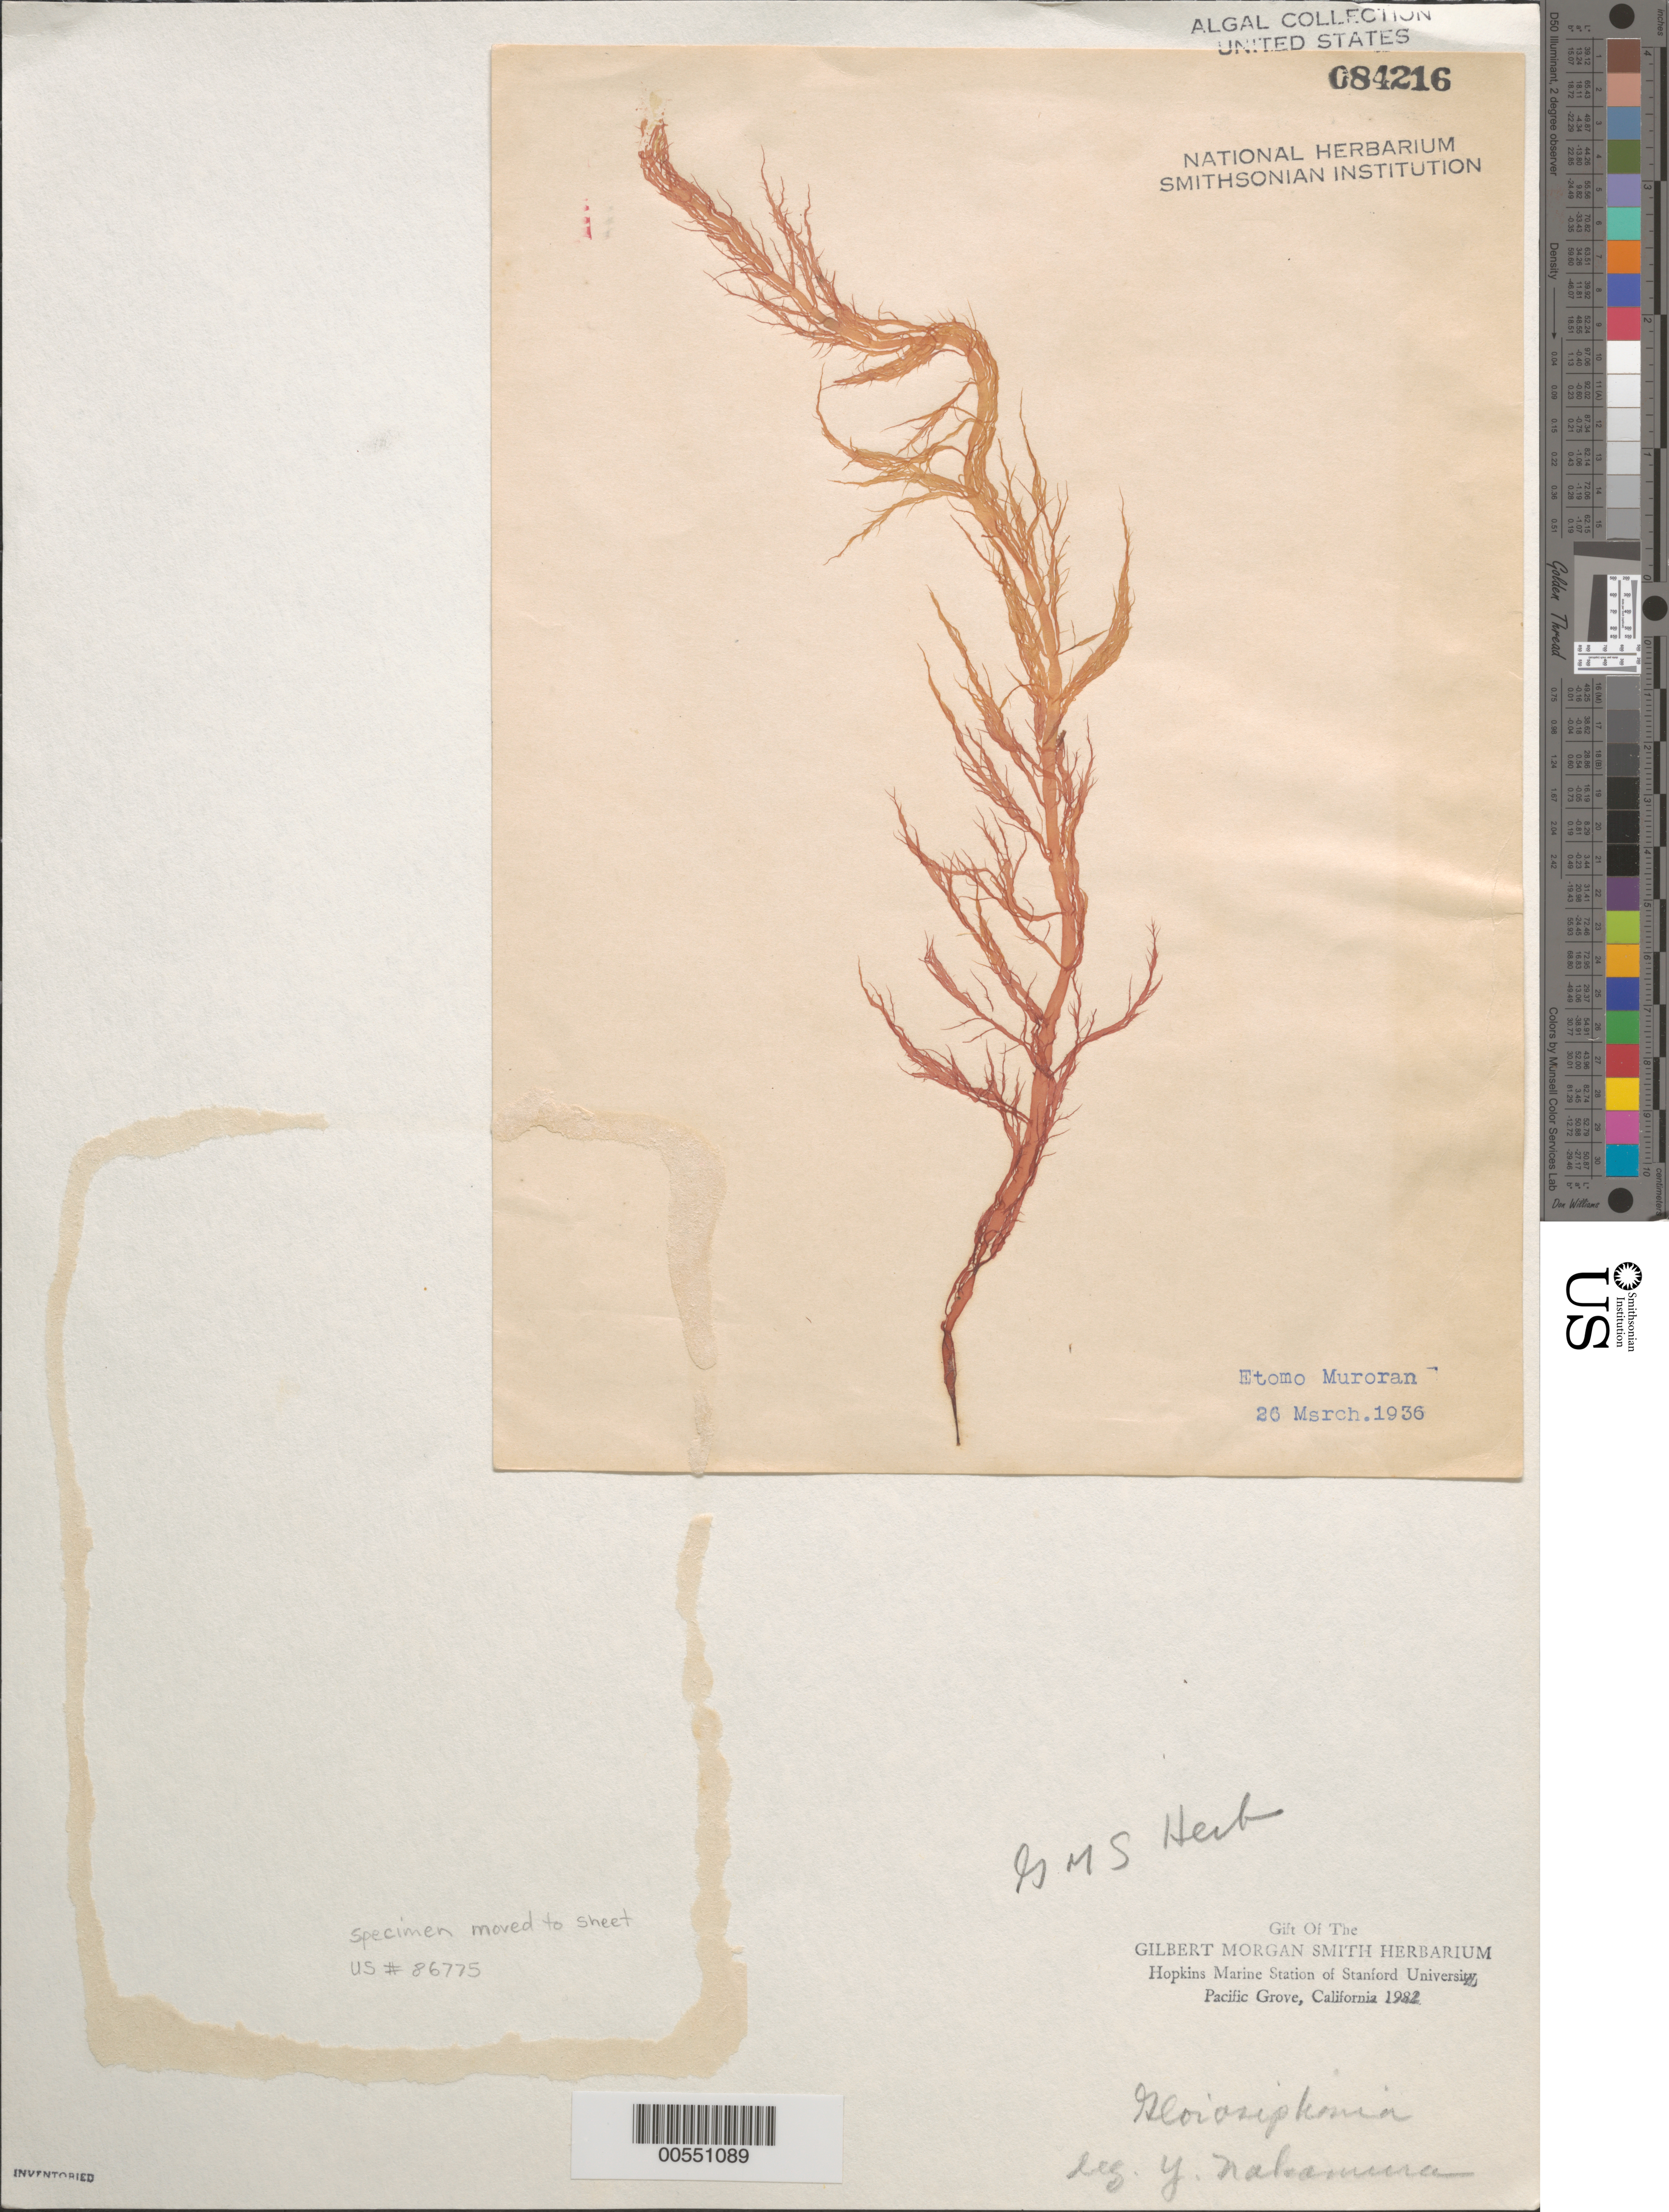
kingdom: Plantae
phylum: Rhodophyta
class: Florideophyceae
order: Gigartinales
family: Gloiosiphoniaceae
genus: Gloiosiphonia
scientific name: Gloiosiphonia sp.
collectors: Y. Nakamura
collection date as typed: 26 Mar 1936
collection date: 1936-03-26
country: Japan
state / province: Hokkaido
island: Hokkaido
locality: Etomo, Muroran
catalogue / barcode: US 84216